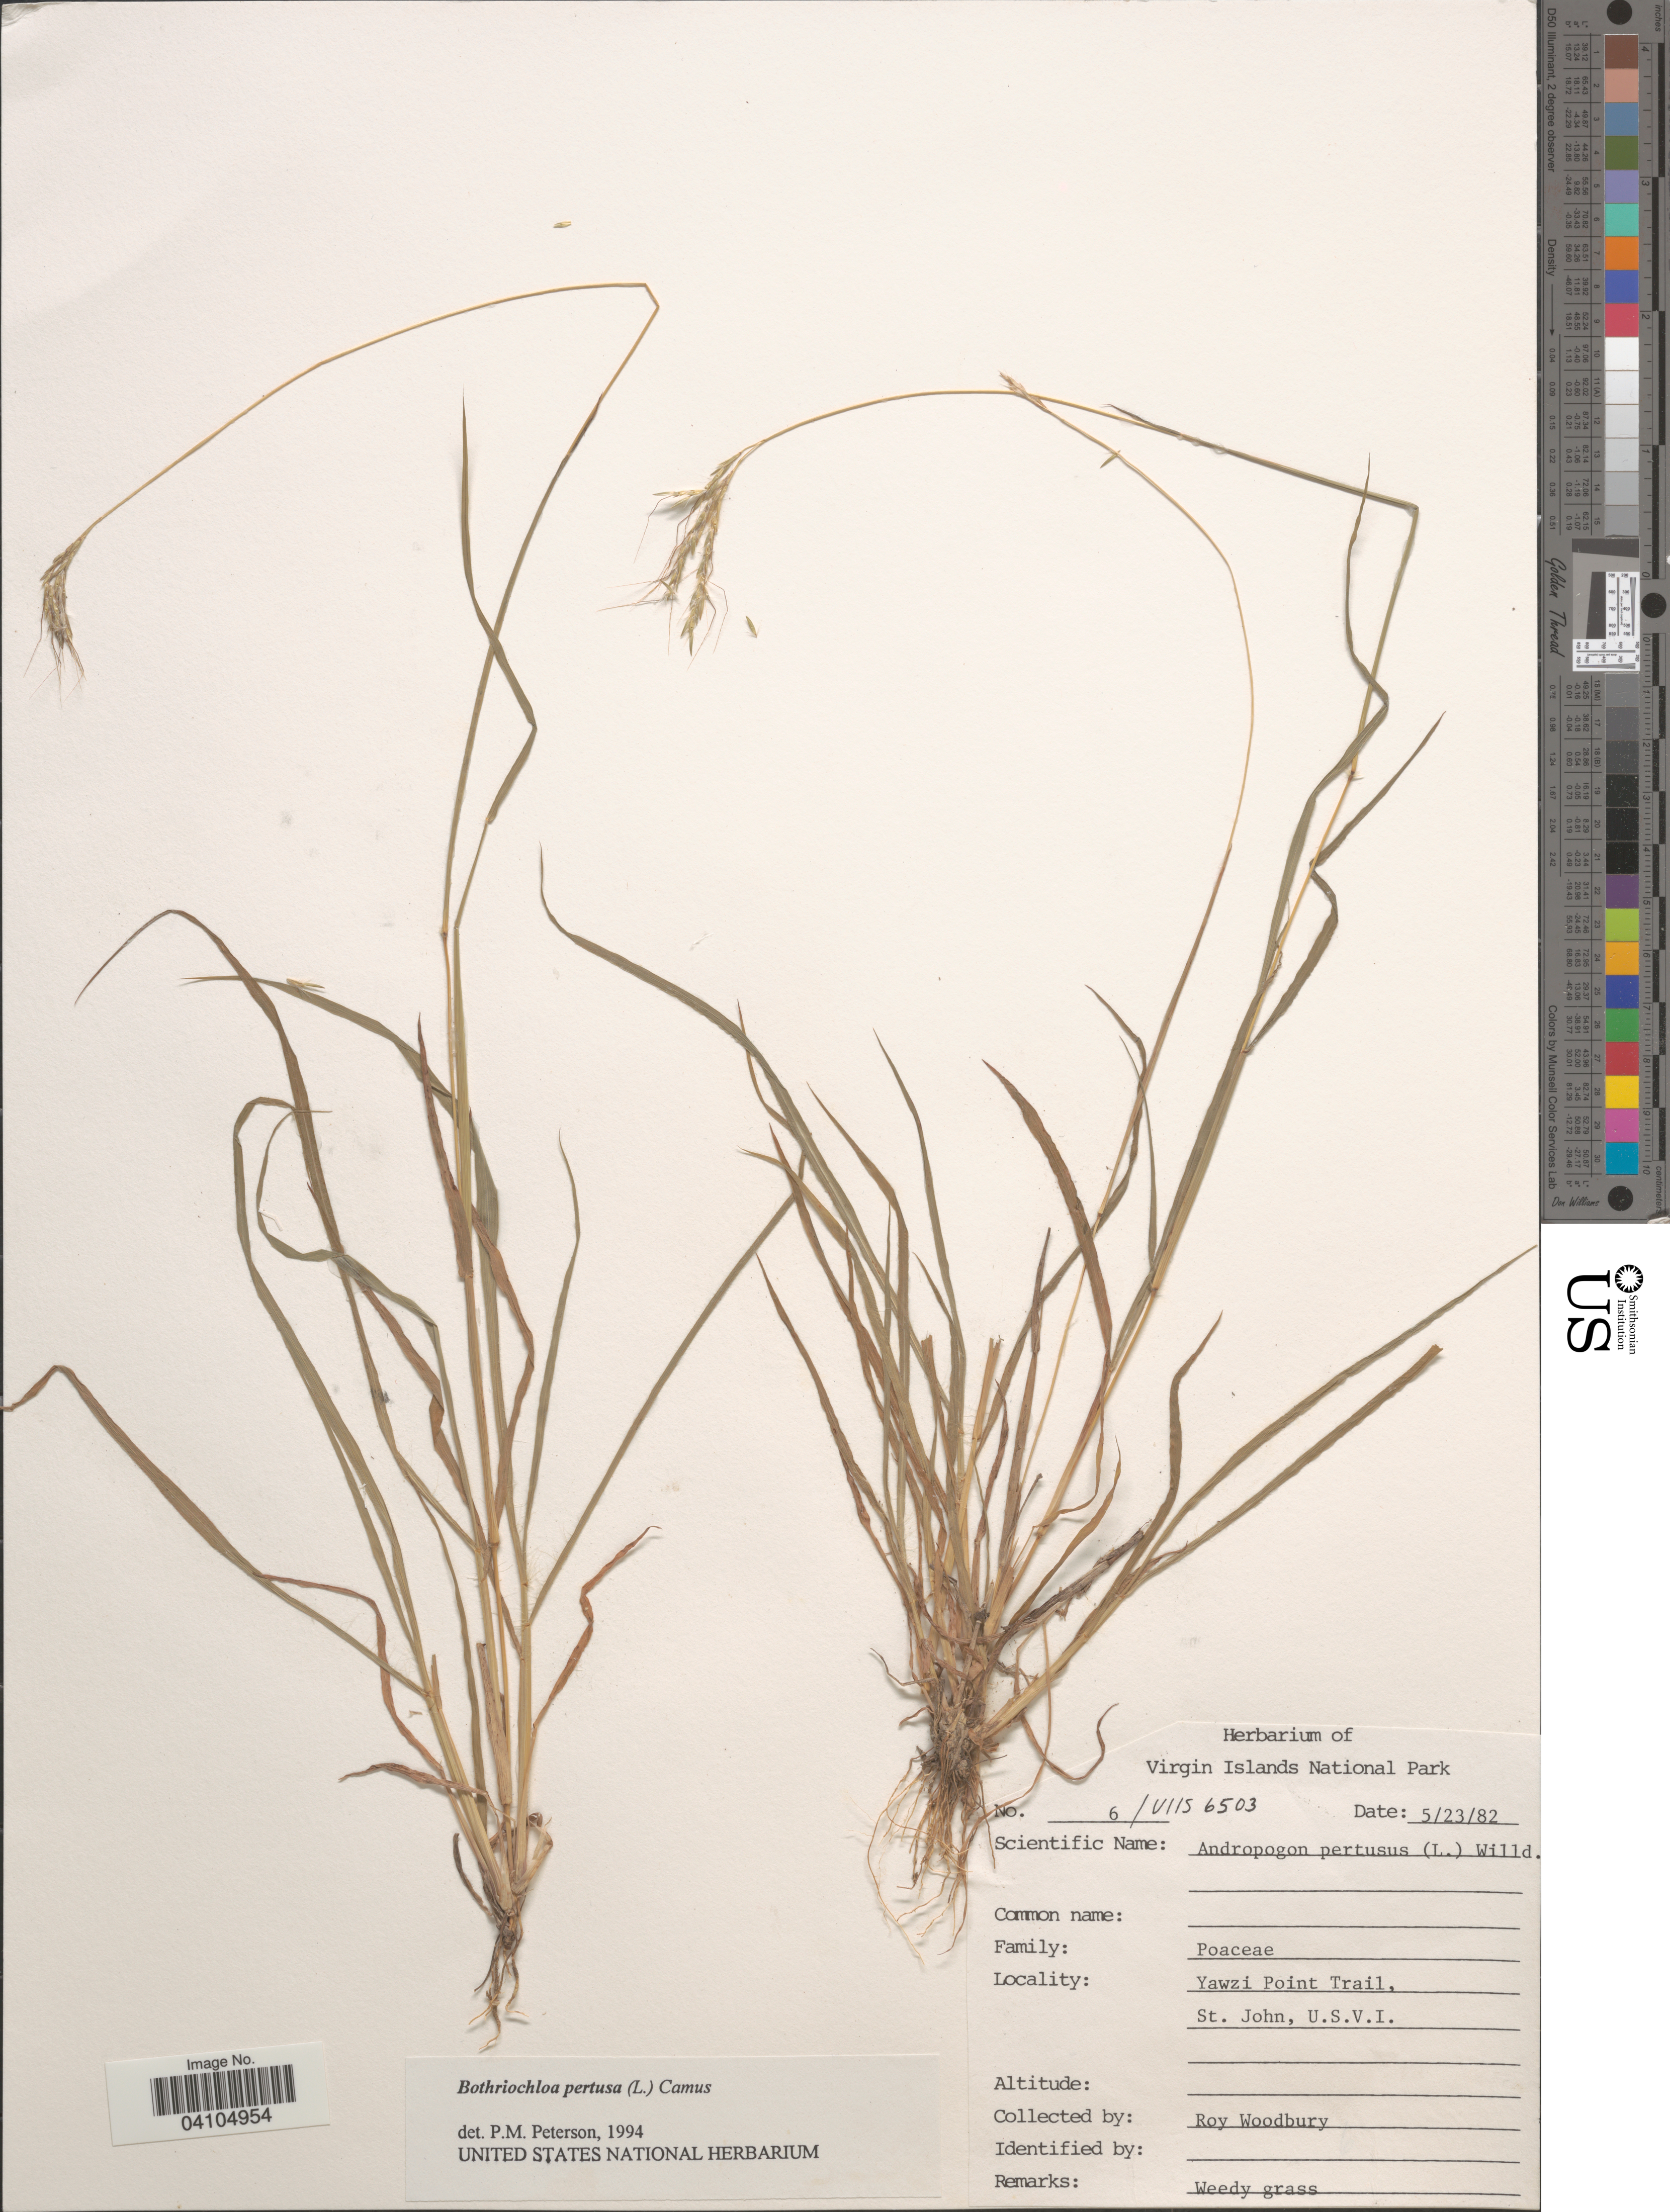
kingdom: Plantae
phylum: Tracheophyta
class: Liliopsida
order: Poales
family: Poaceae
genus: Bothriochloa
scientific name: Bothriochloa pertusa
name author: (L.) A. Camus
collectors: R. Woodbury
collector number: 6/VIIS 6503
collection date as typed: Transcribed d/m/y: 23/5/82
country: U.S. Virgin Islands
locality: Yawzi Point Trail, St. John, U.S.V.I.